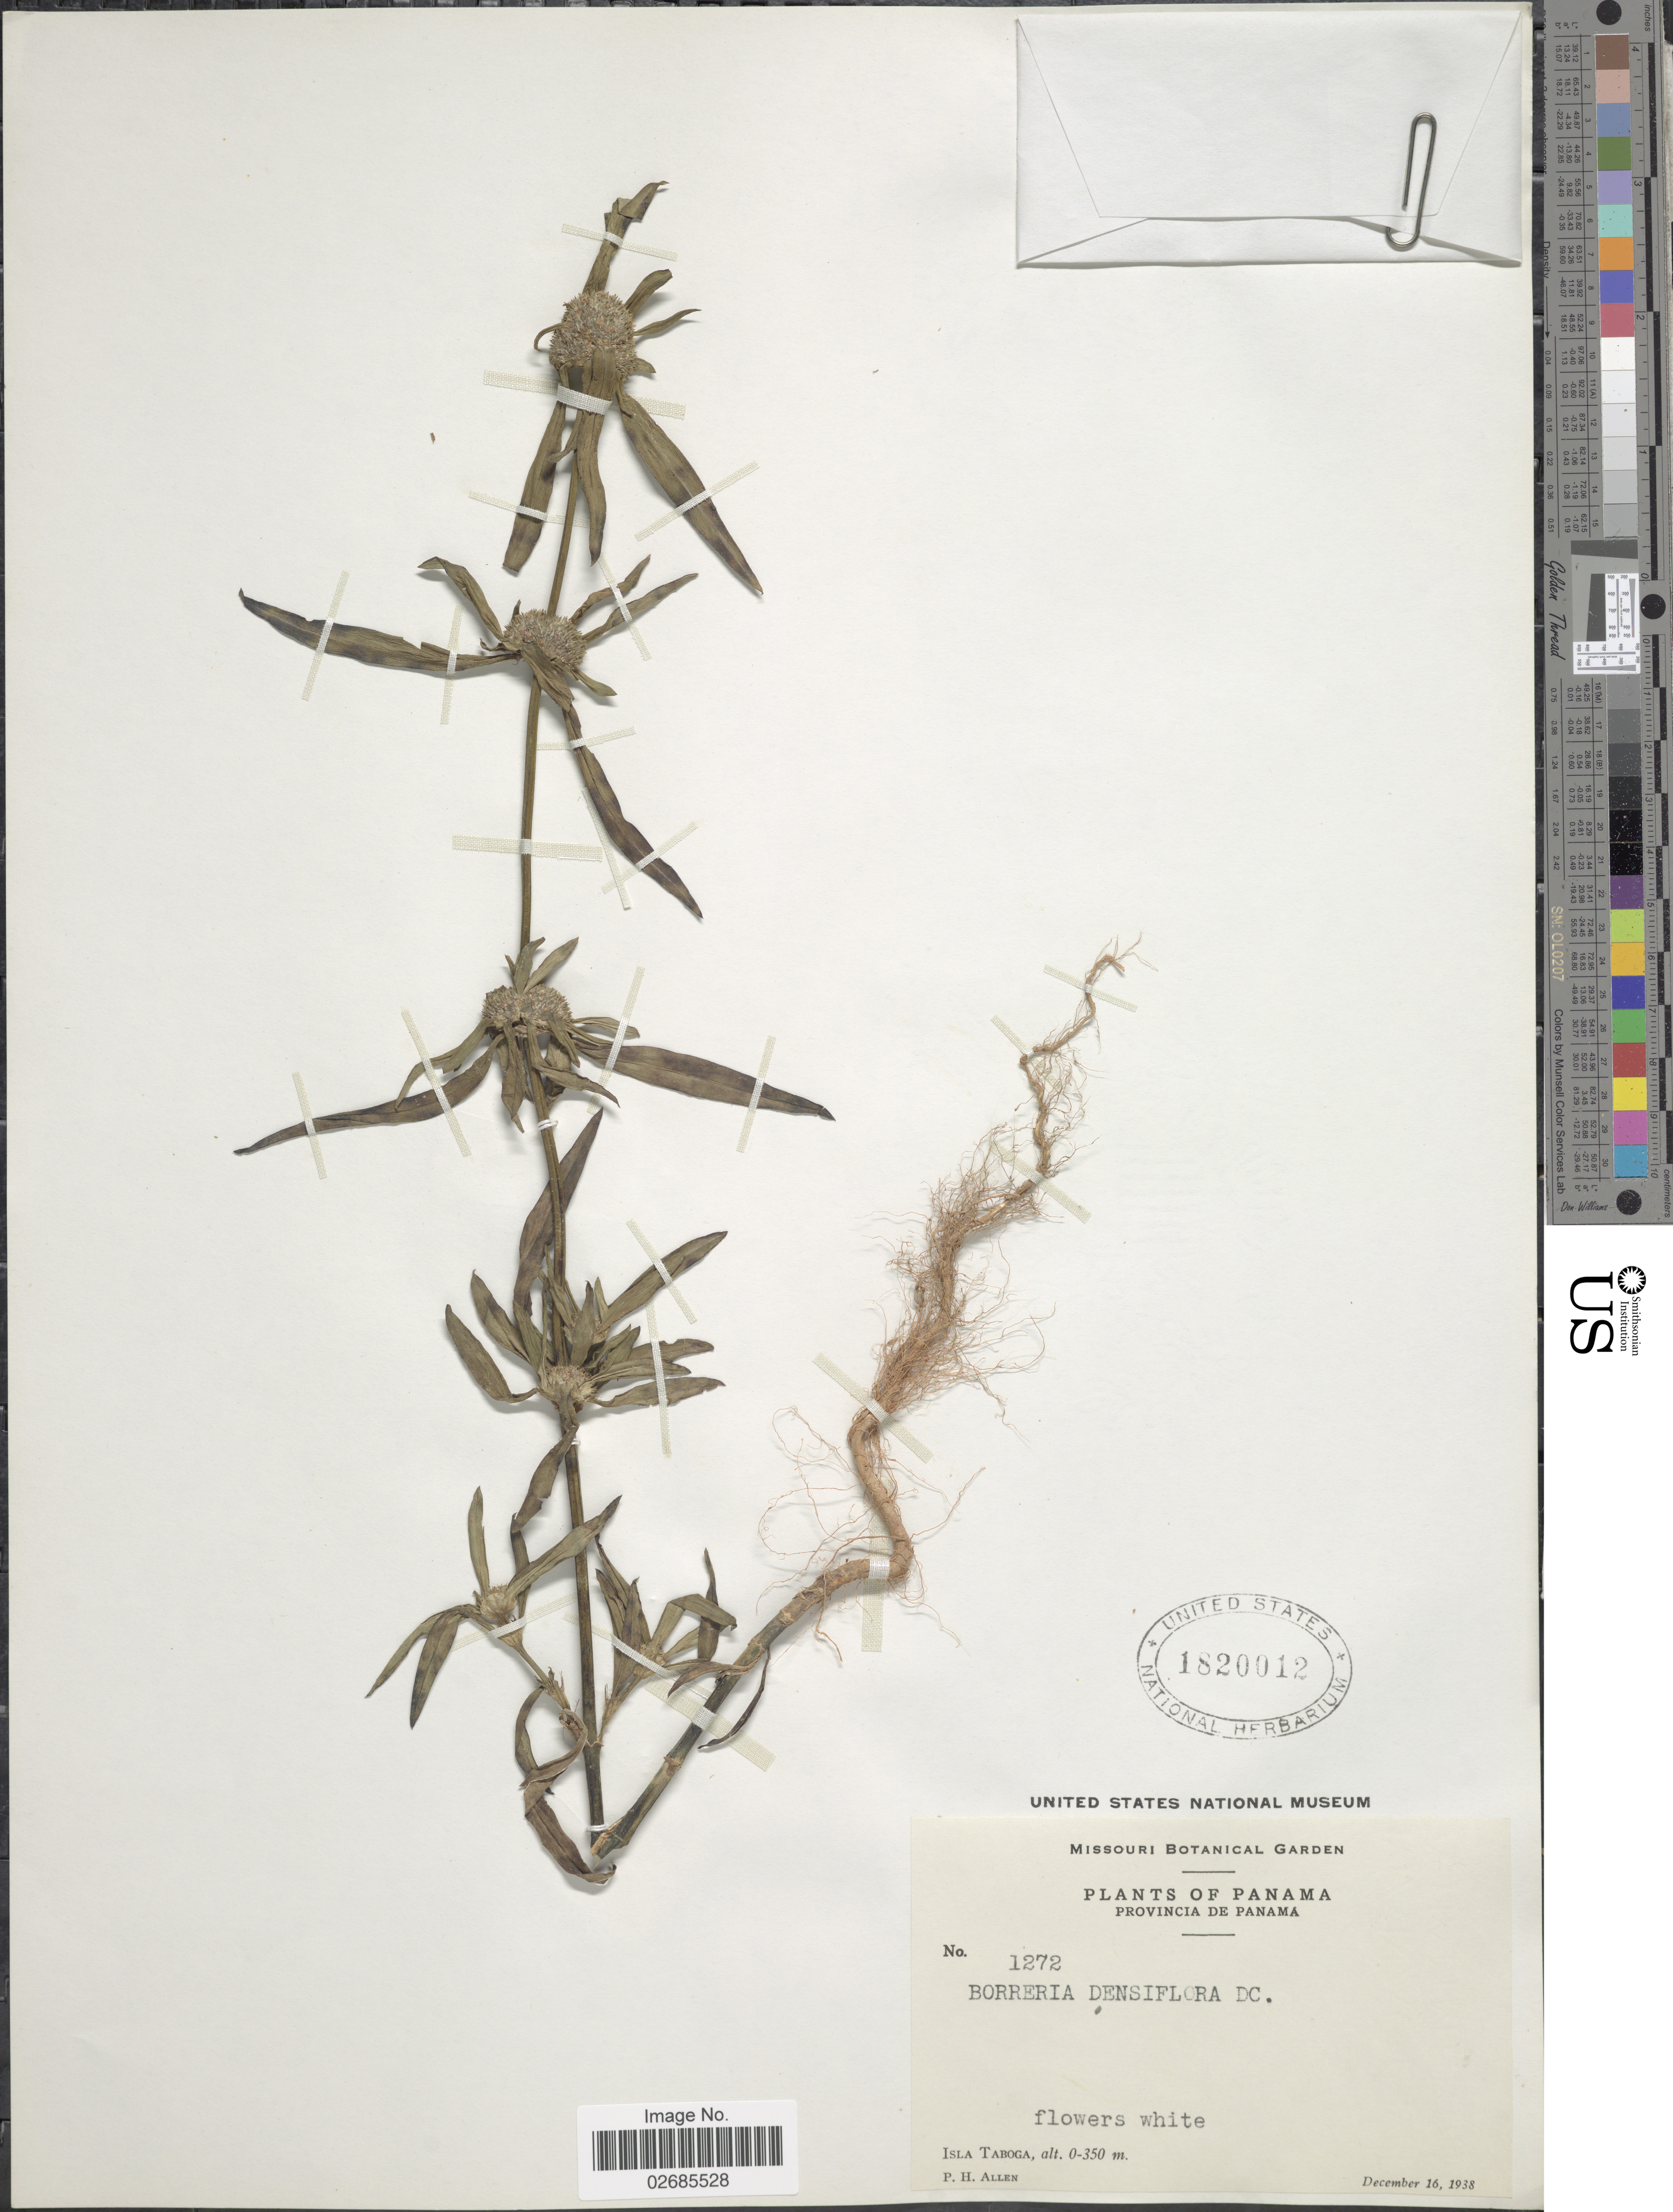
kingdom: Plantae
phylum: Tracheophyta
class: Magnoliopsida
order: Gentianales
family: Rubiaceae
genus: Borreria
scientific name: Borreria densiflora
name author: DC.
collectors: P. H. Allen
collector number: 1272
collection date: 1938-12-16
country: Panama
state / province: Panamá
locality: Isla Taboga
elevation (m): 0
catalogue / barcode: US 1820012